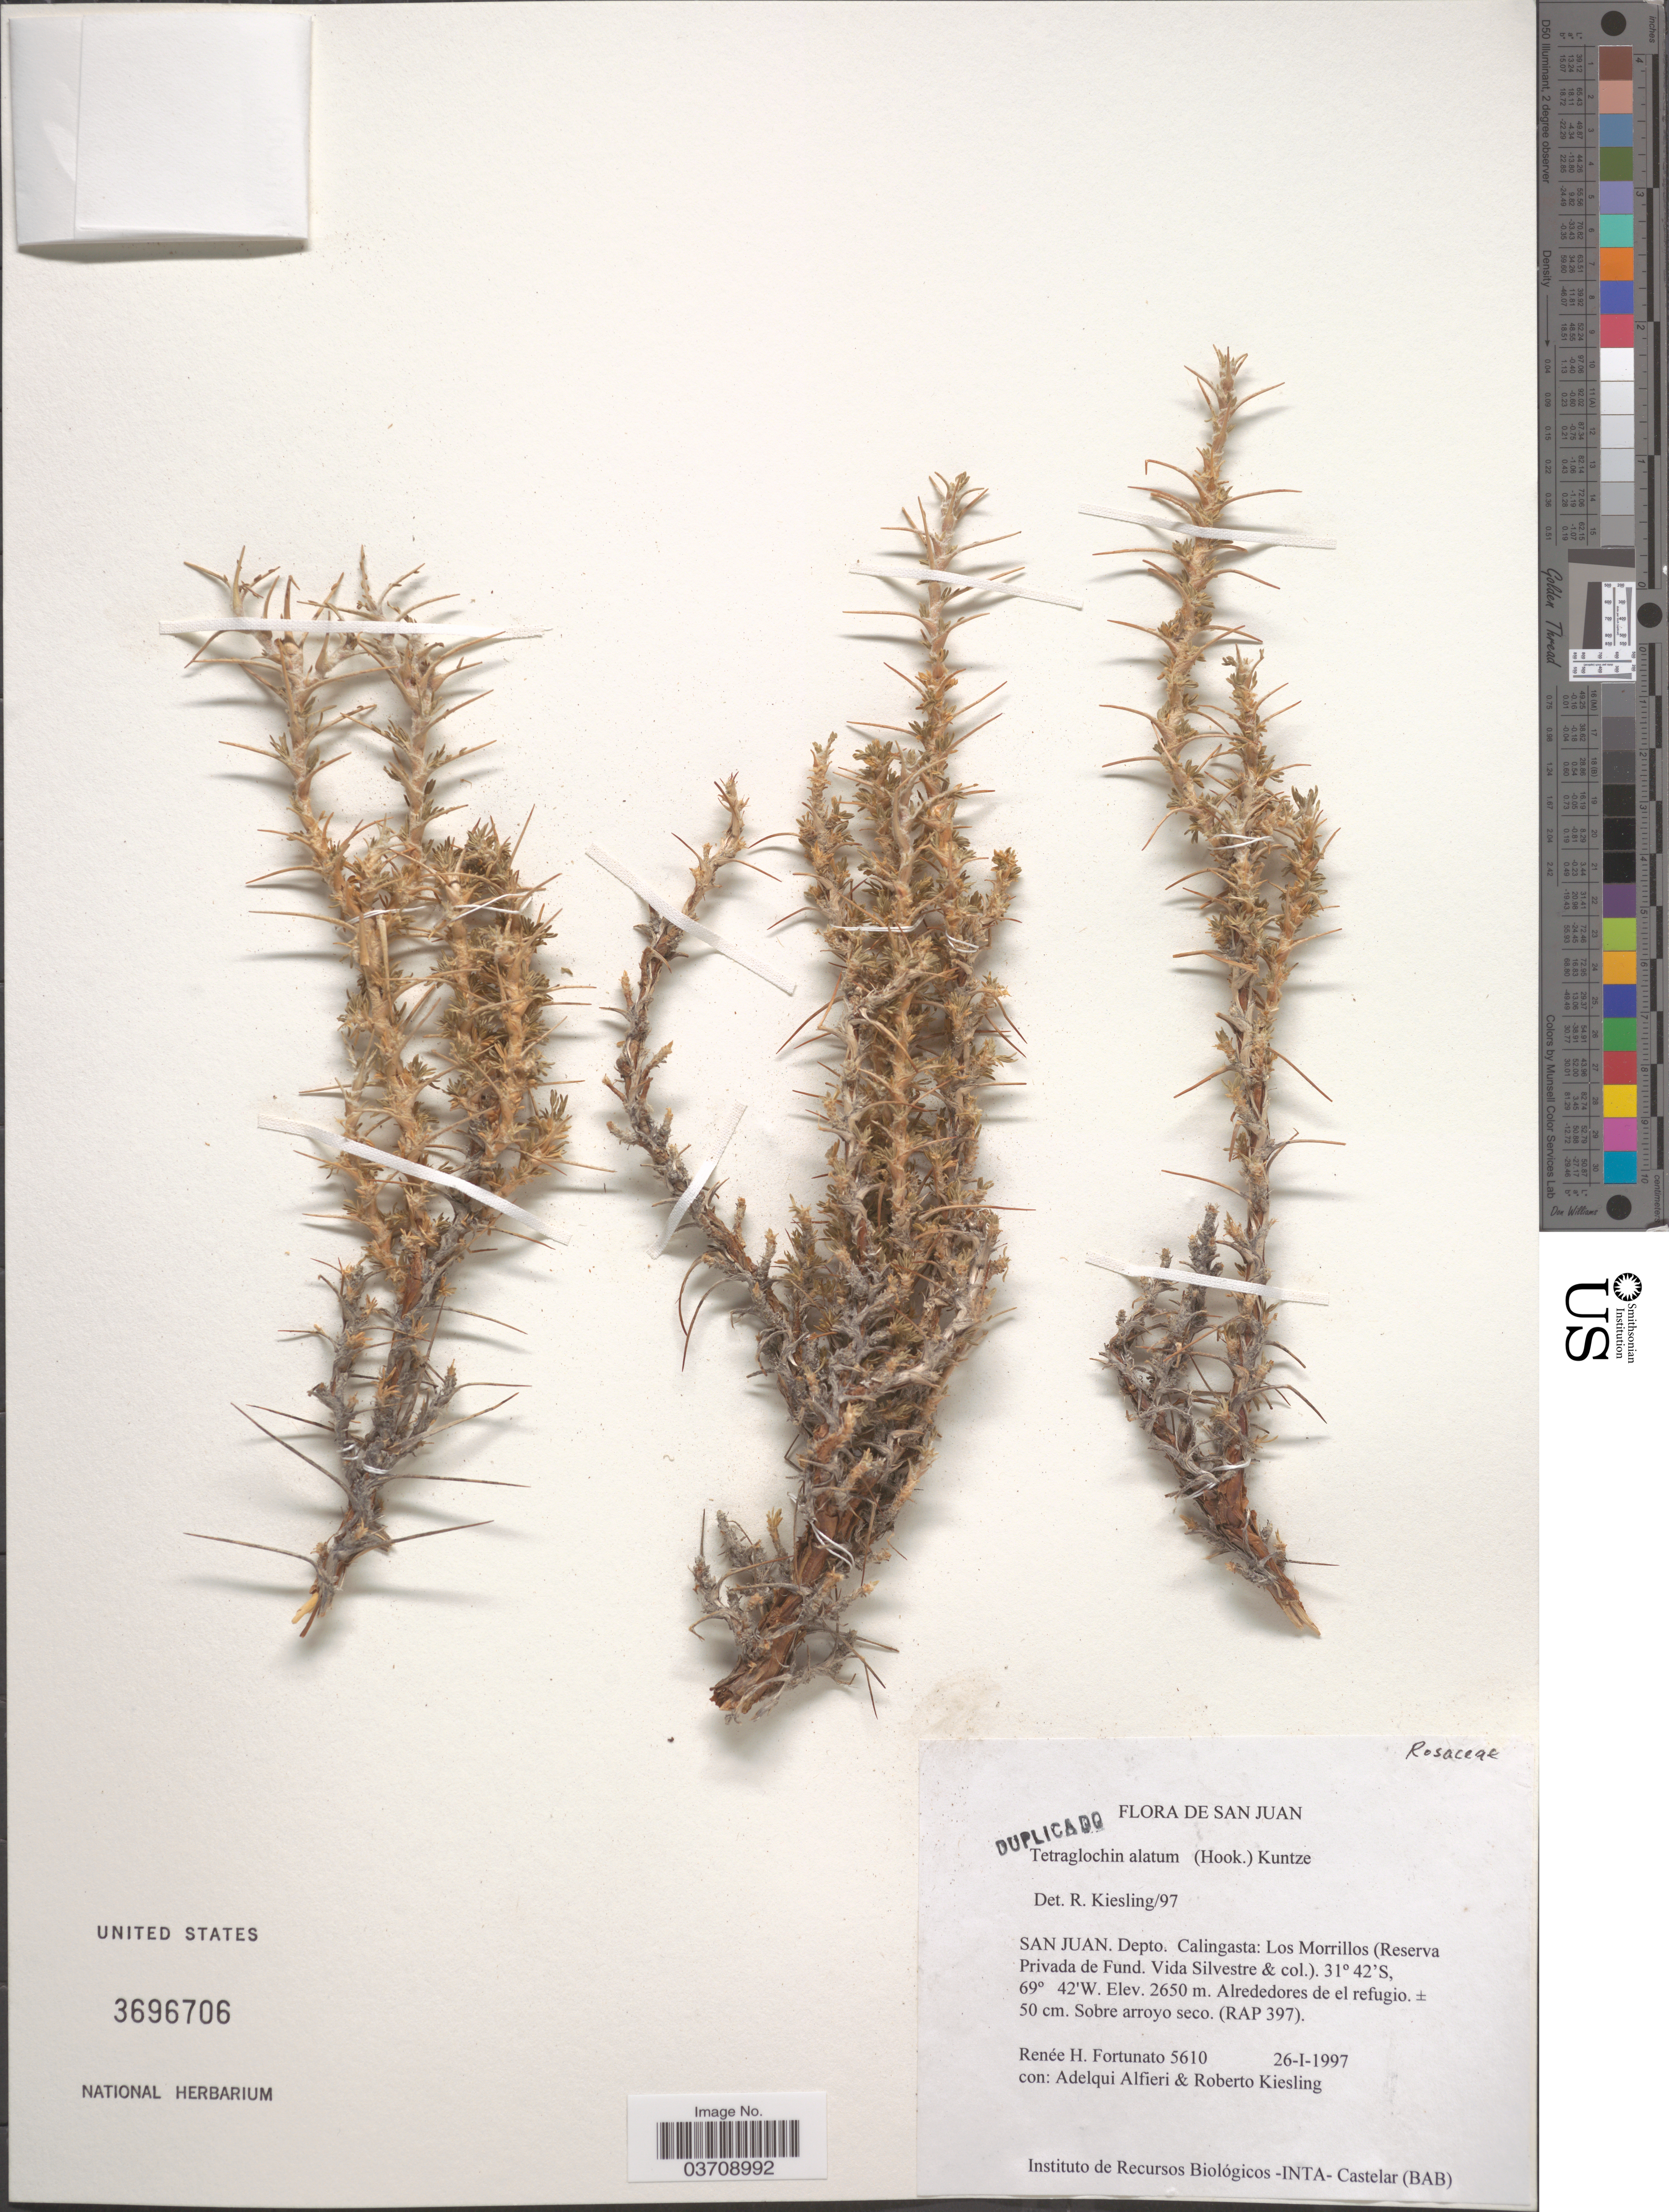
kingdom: Plantae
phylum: Tracheophyta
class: Magnoliopsida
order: Rosales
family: Rosaceae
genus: Tetraglochin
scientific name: Tetraglochin alatum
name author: (Gillies ex Hook. & Arn.) Kuntze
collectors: R. H. Fortunato, A. Alfieri & R. Kiesling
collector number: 5610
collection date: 1997-01-26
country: Argentina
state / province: San Juan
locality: Depto. Calingasta: Los Morrillos (Reserva Privada de Fund. Vida Silvestre & col.).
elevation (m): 2650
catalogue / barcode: US 3696706